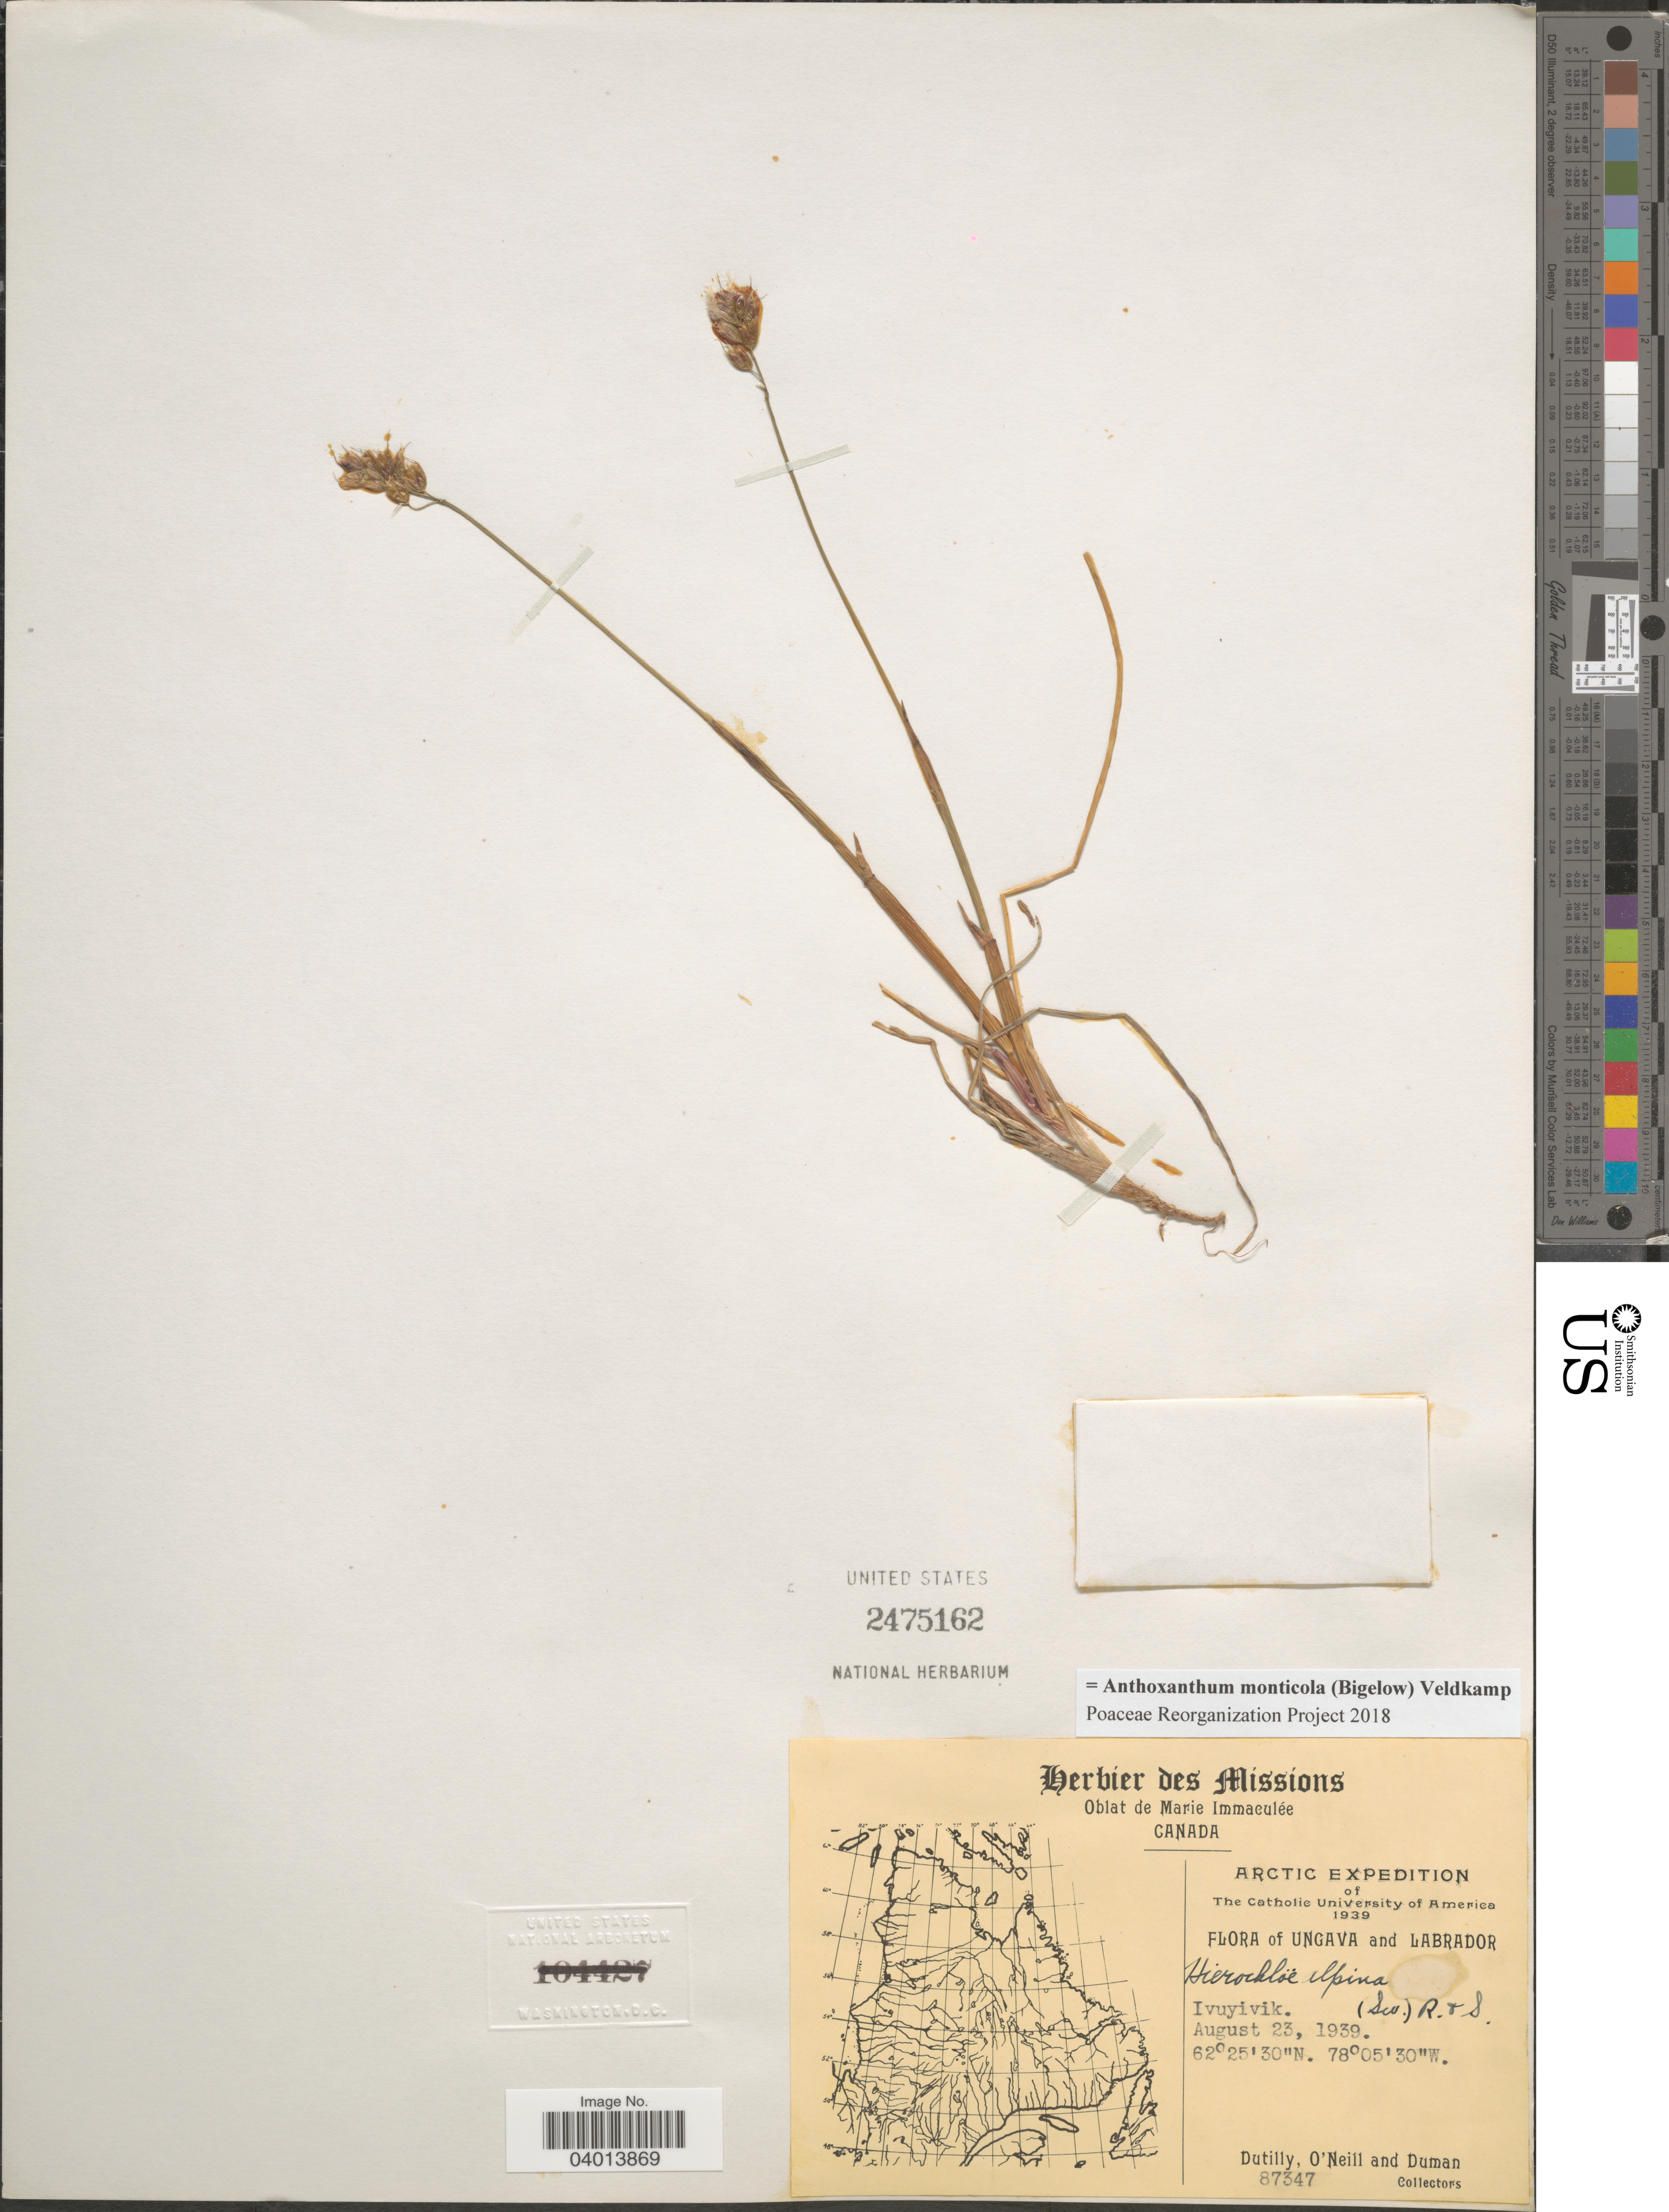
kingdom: Plantae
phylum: Tracheophyta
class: Liliopsida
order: Poales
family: Poaceae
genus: Anthoxanthum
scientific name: Anthoxanthum monticola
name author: (Bigelow) Veldkamp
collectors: -. Dutilly, -. O'Neill & -. Duman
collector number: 87347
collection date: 1939-08-23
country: Canada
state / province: Newfoundland and Labrador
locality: Ungava and Labrador. Ivuyivik.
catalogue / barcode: US 2475162